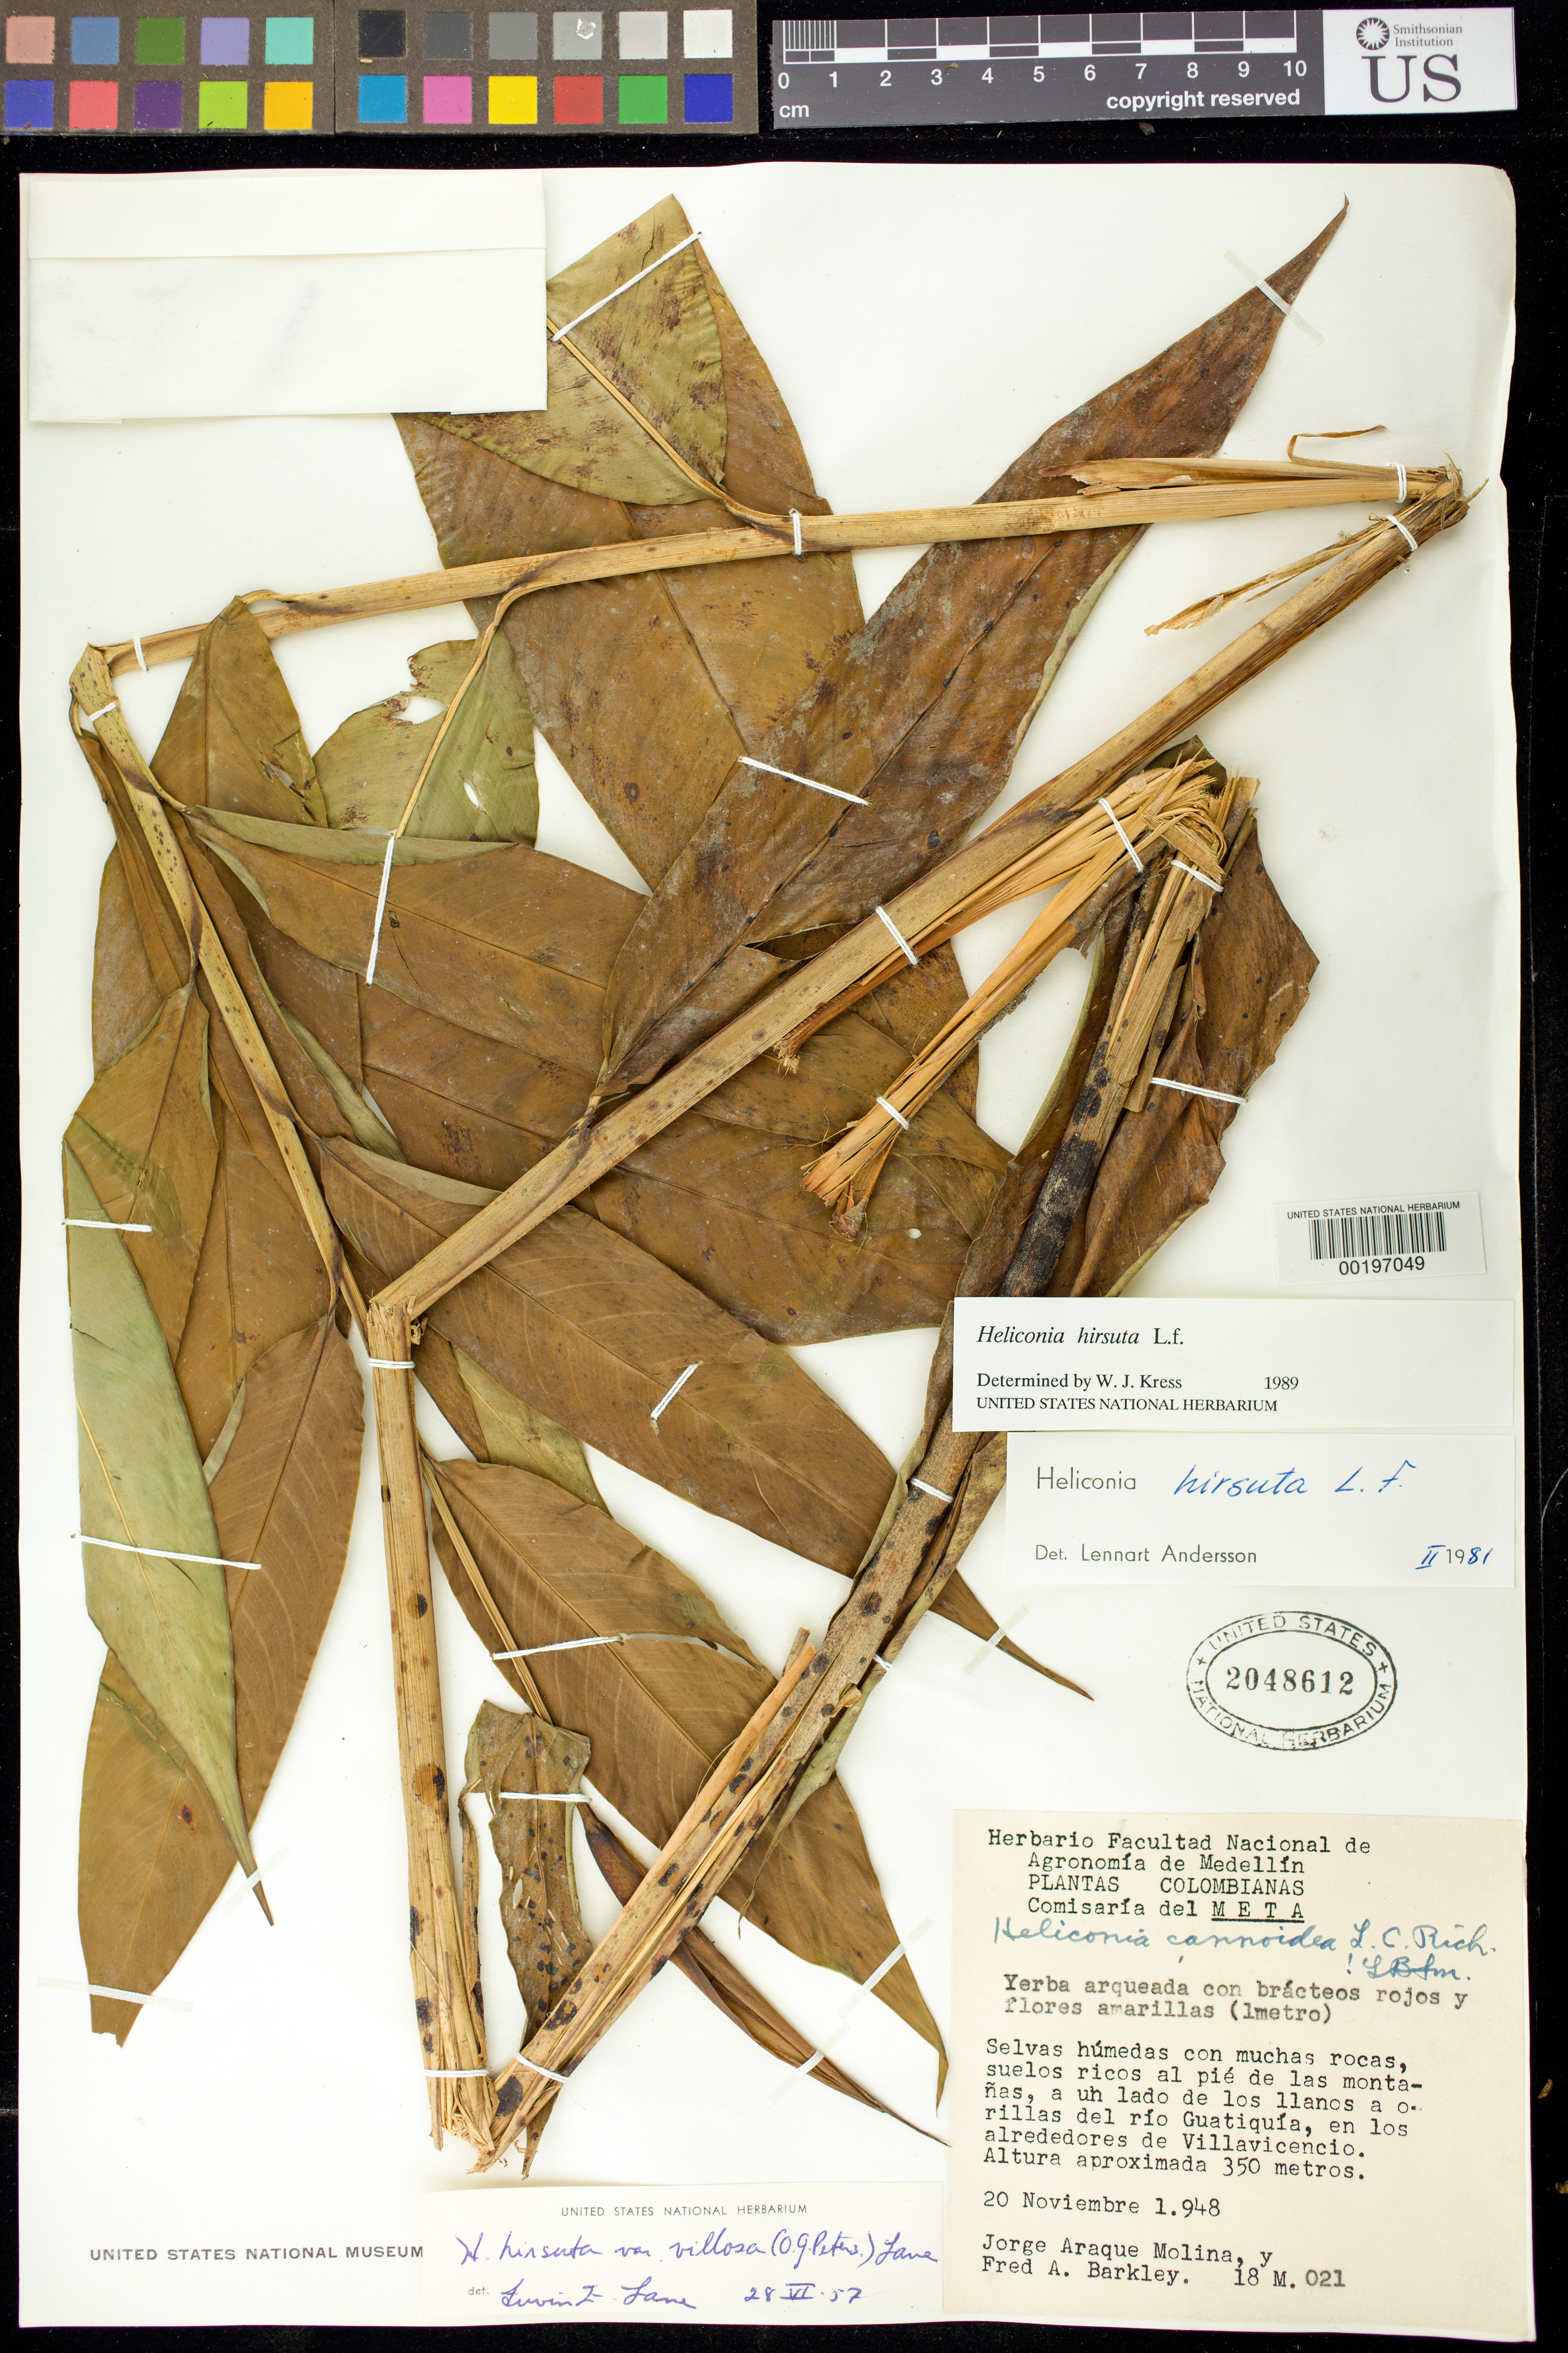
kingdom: Plantae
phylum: Tracheophyta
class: Liliopsida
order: Zingiberales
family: Heliconiaceae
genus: Heliconia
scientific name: Heliconia hirsuta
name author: L. f.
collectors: J. Araque Molina & F. A. Barkley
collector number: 18m.021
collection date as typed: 20 Nov 1948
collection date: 1948-11-20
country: Colombia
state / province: Meta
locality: On sides and banks of Rio Guatiquia, in environs of Villa Vicencia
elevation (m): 350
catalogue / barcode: US 2048612